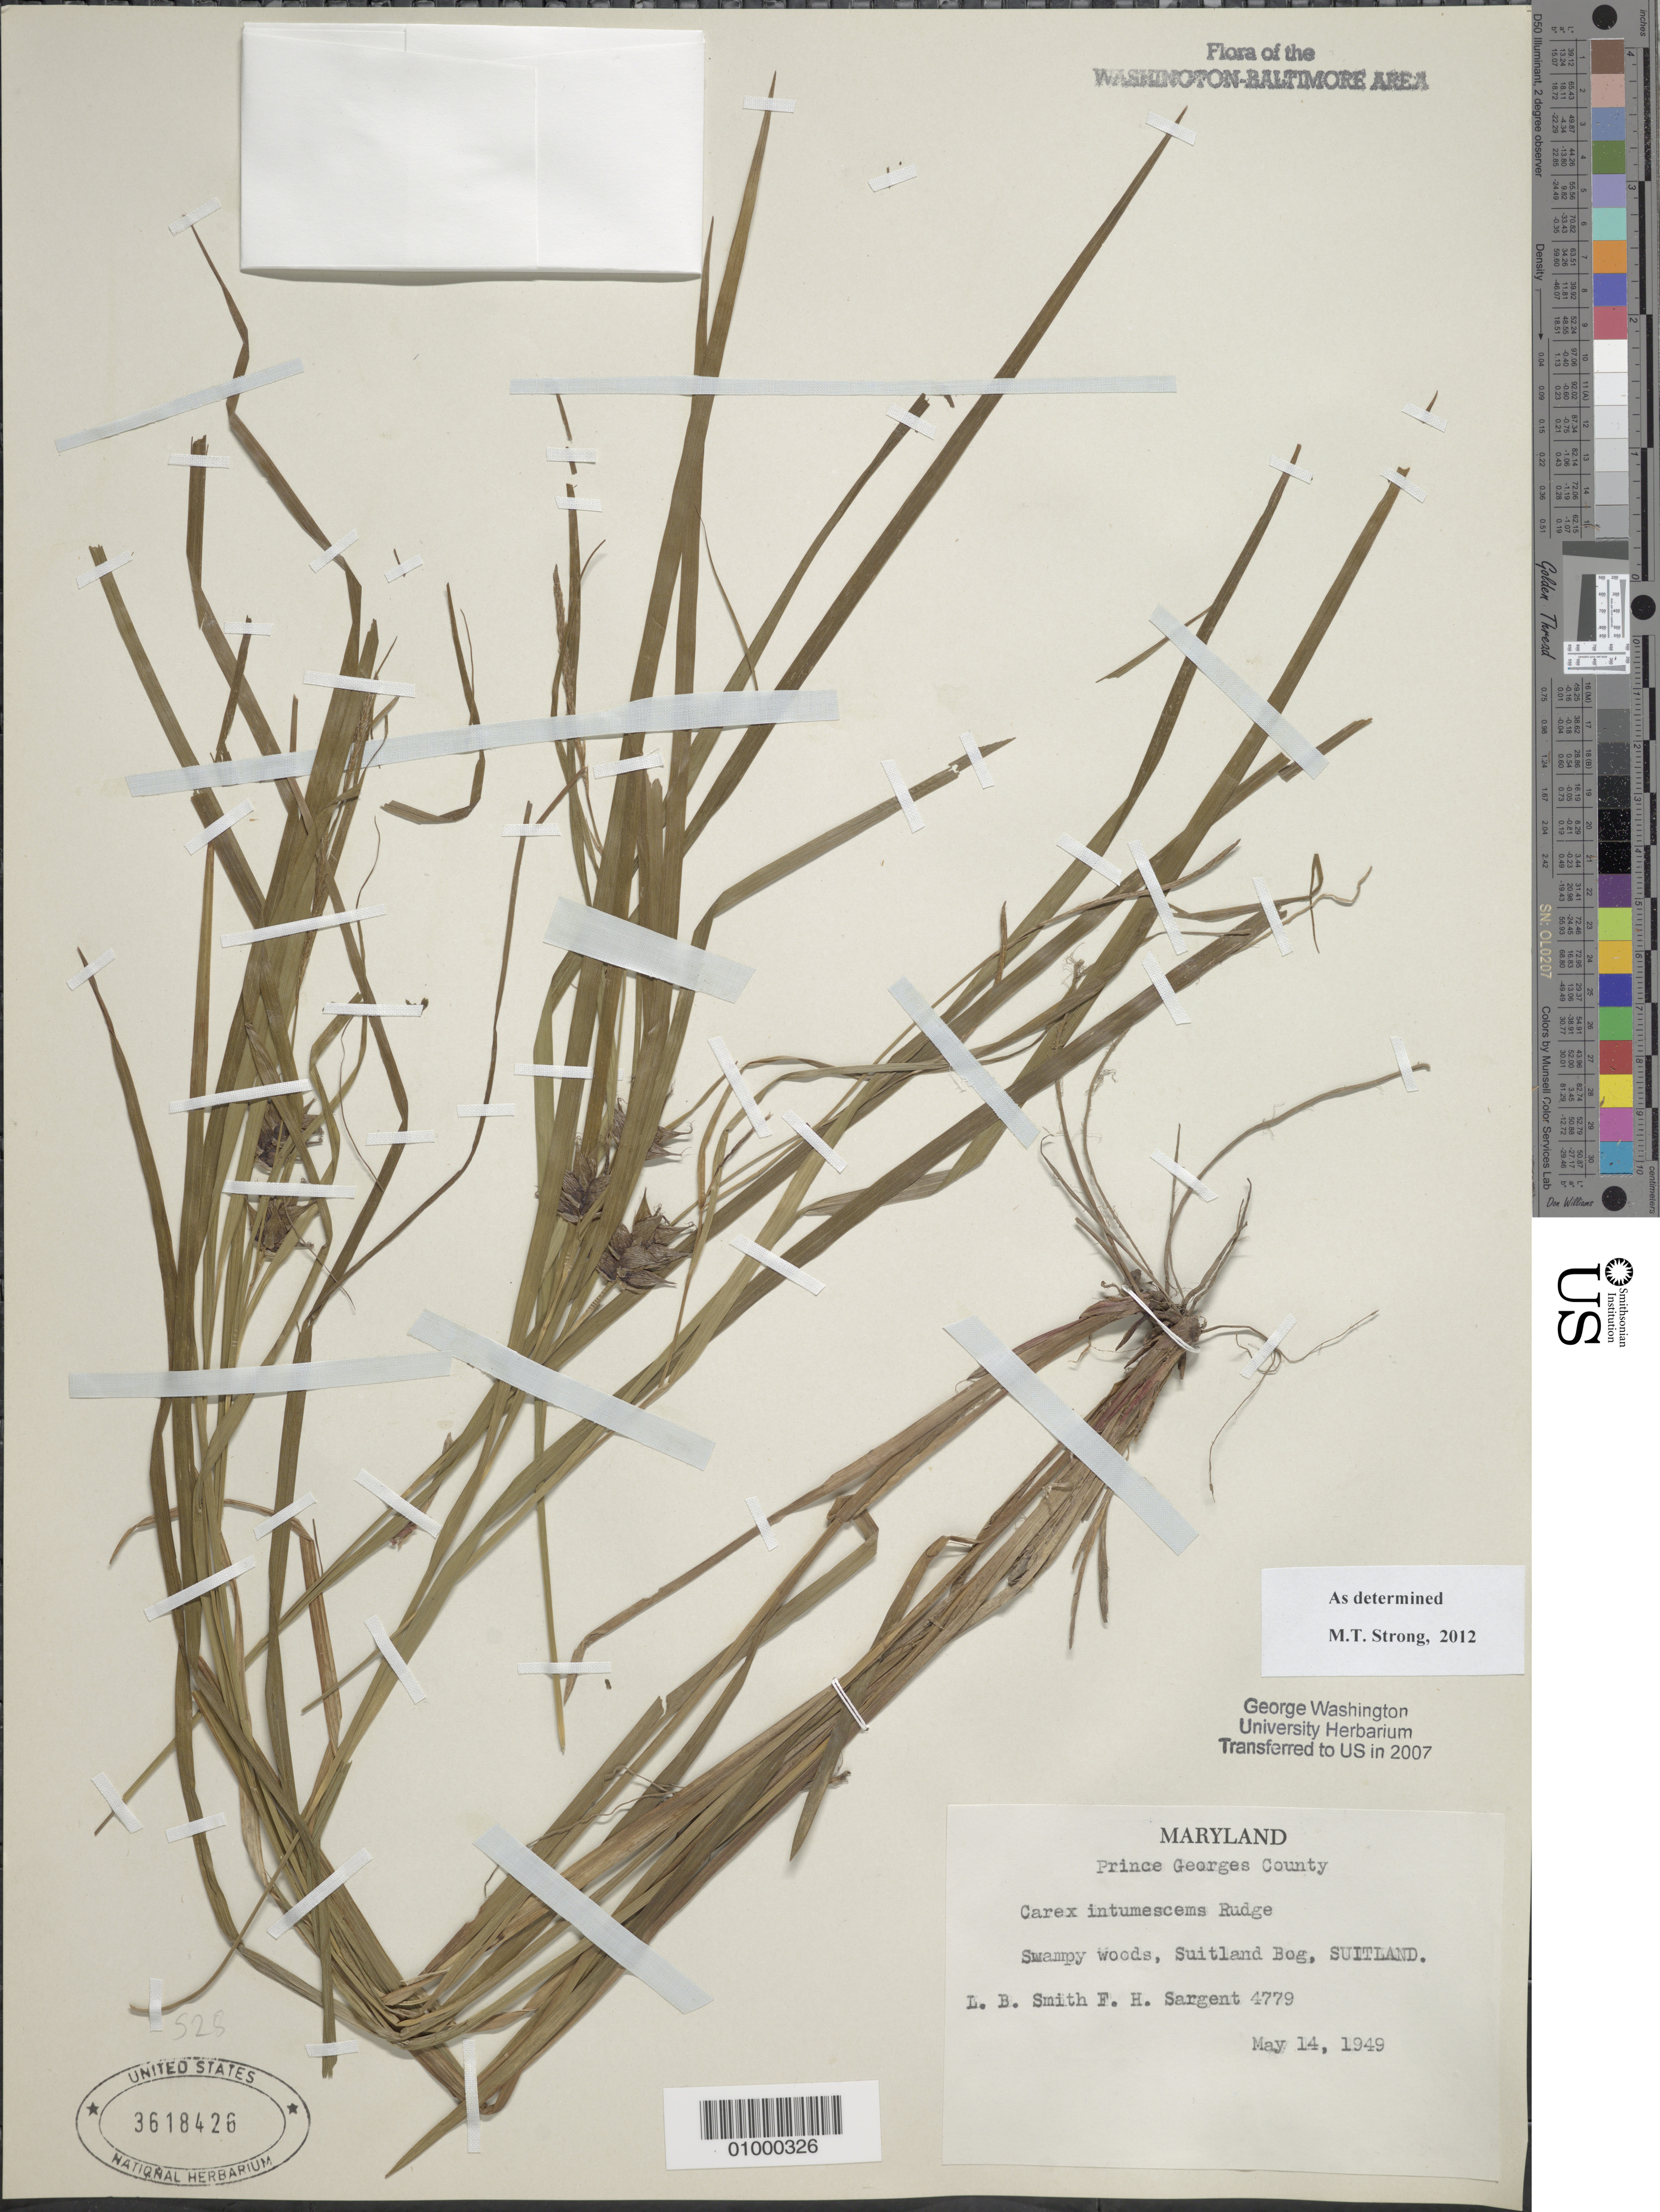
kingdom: Plantae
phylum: Tracheophyta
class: Liliopsida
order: Poales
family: Cyperaceae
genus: Carex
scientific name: Carex intumescens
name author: Rudge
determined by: Strong, M. T.; Acevedo-Rodríguez, P.; Carrington, C. M.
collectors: L. Smith & F. H. Sargent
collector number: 4779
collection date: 1949-05-14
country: United States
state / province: Maryland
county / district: Prince George's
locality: Swampy Woods, Suitland Bog,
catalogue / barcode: US 3618426